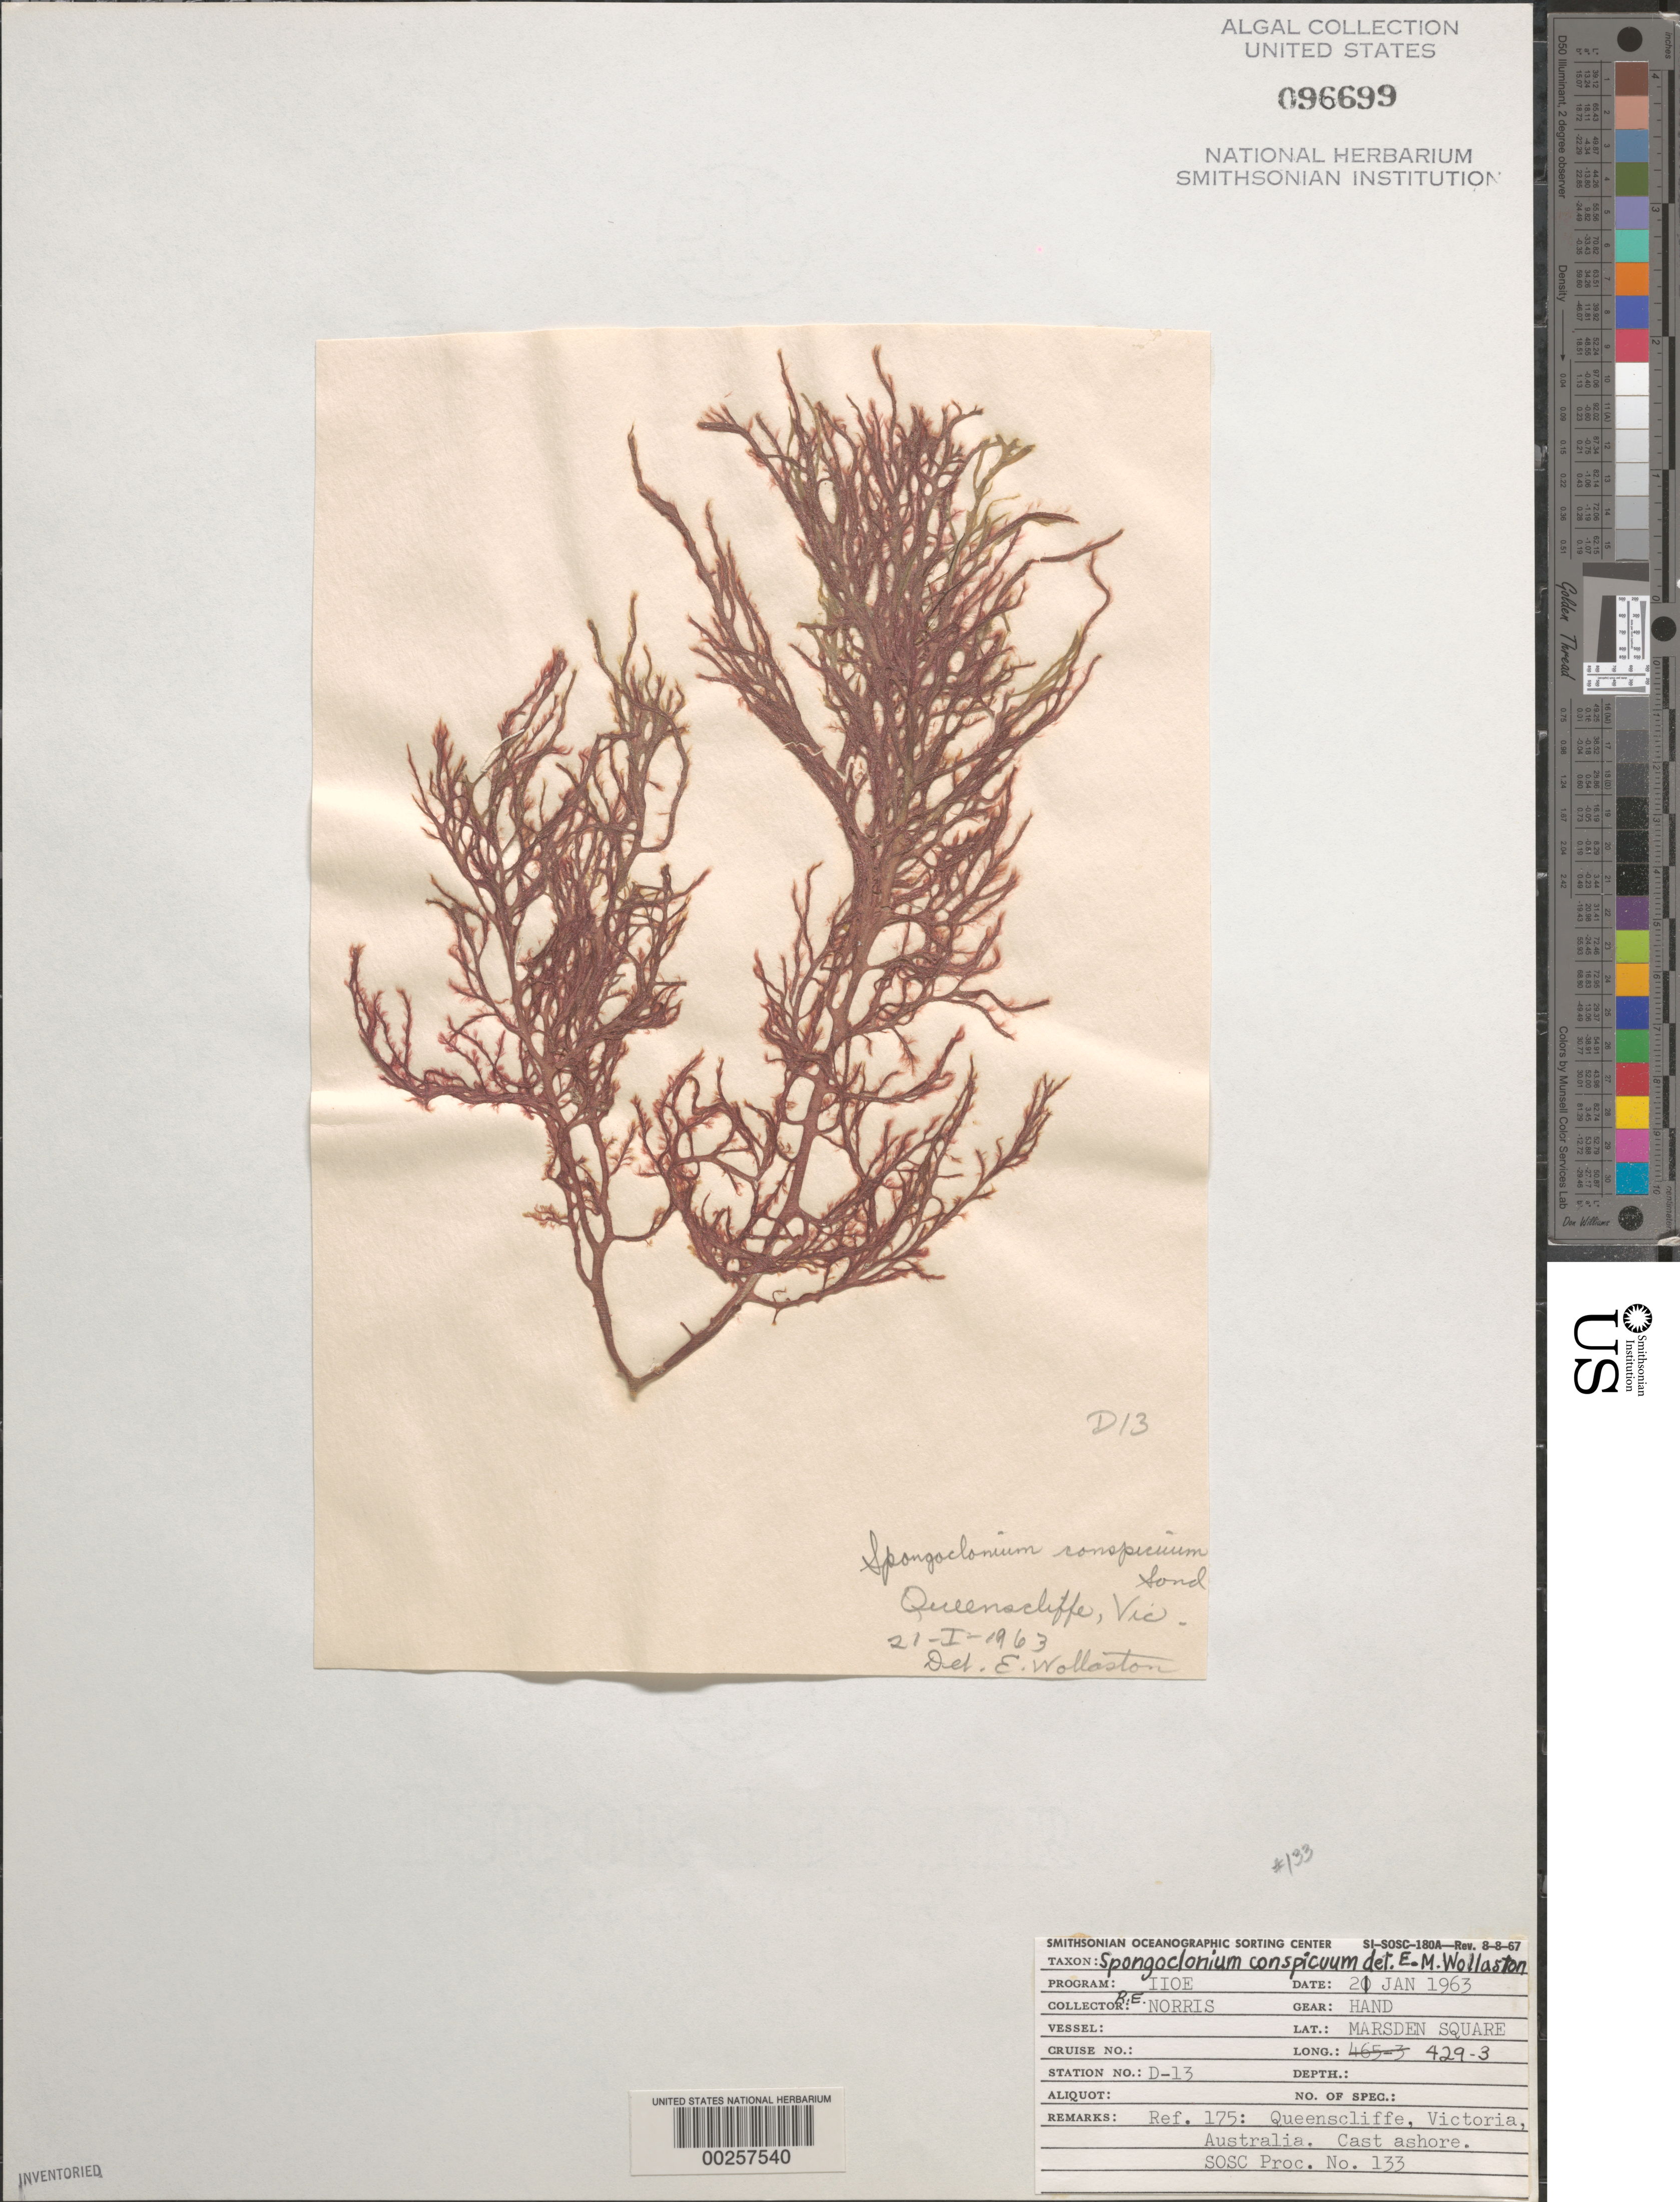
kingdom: Plantae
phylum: Rhodophyta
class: Florideophyceae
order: Ceramiales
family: Wrangeliaceae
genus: Spongoclonium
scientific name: Spongoclonium conspicuum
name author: O.G. Sond.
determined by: Wollaston, E. M.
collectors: R. E. Norris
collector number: Station D-13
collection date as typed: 21 Jan 1963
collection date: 1963-01-21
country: Australia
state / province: Victoria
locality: Queenscliffe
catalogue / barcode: US 96699